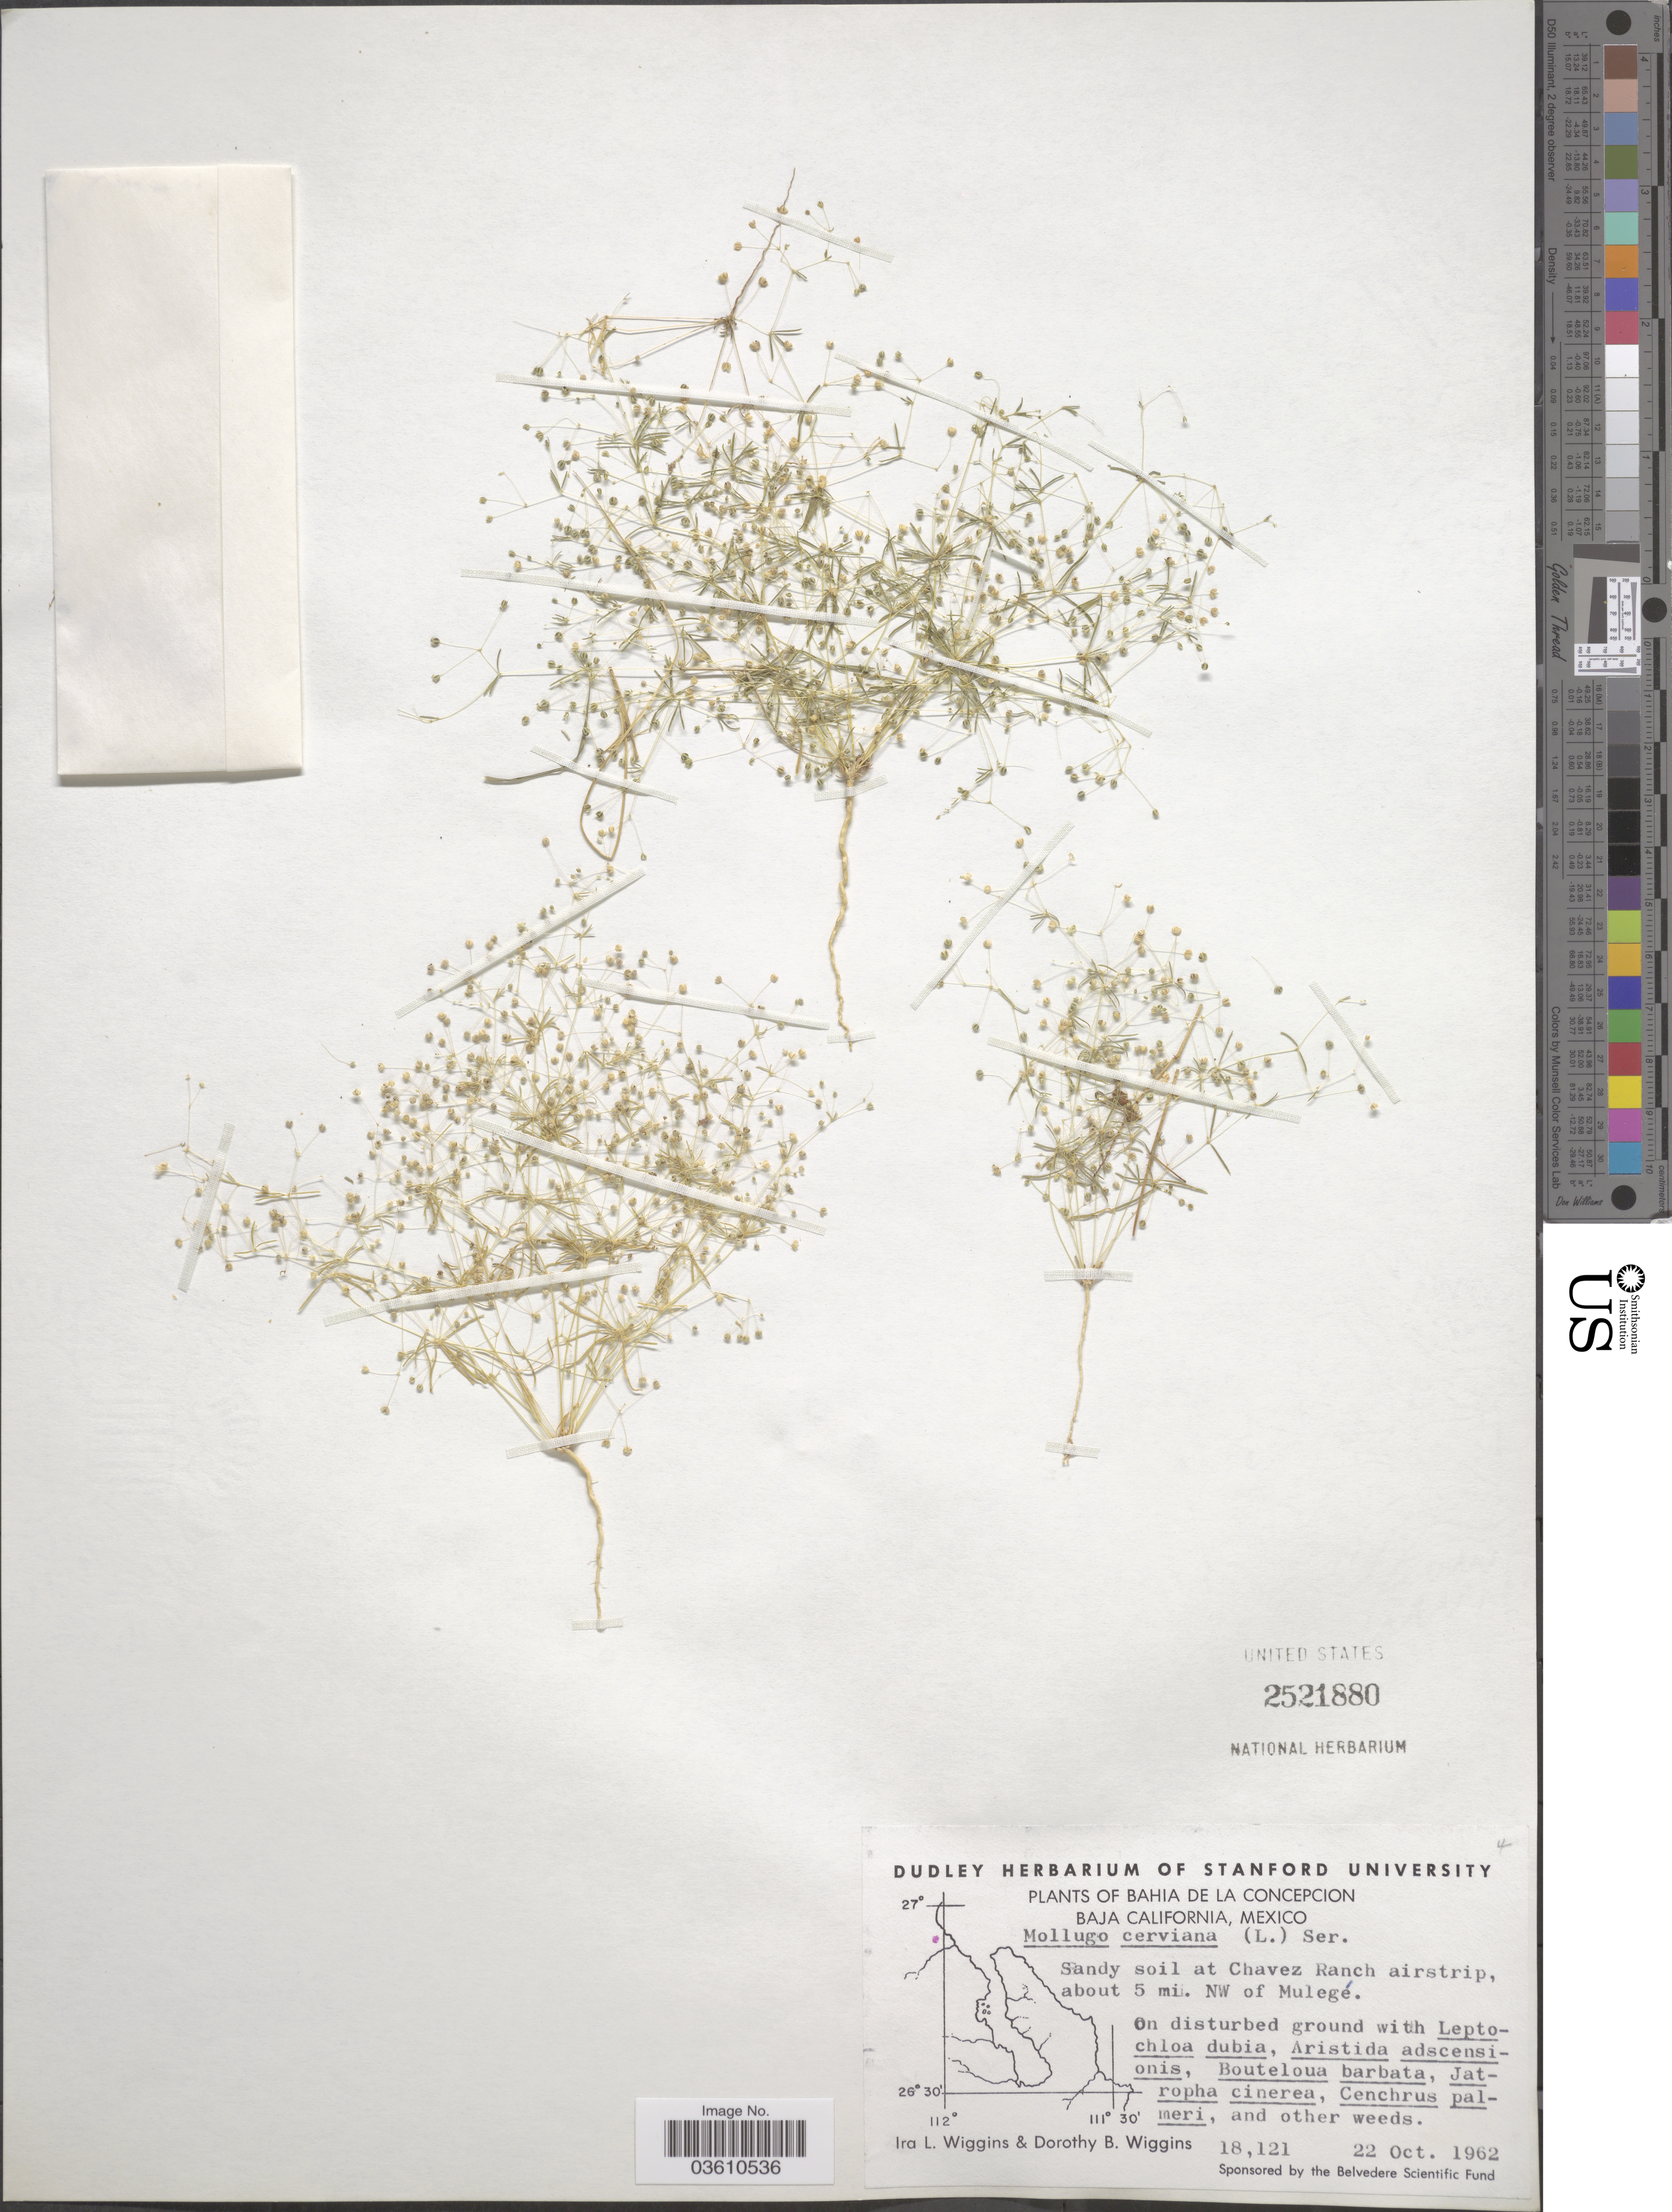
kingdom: Plantae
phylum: Tracheophyta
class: Magnoliopsida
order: Caryophyllales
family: Molluginaceae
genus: Hypertelis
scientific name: Hypertelis umbellata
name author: (Forssk.) Thulin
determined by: Strong, Mark T., (BOT), Smithsonian Institution - National Museum of Natural History (UNITED STATES)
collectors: I. L. Wiggins & D. B. Wiggins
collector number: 18121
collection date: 1962-10-22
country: Mexico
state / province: Baja California Sur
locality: Bahia de la Concepcion. Sandy soil at Chavez Ranch airstrip, about 5 mi. NW of Mulegé.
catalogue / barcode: US 2521880